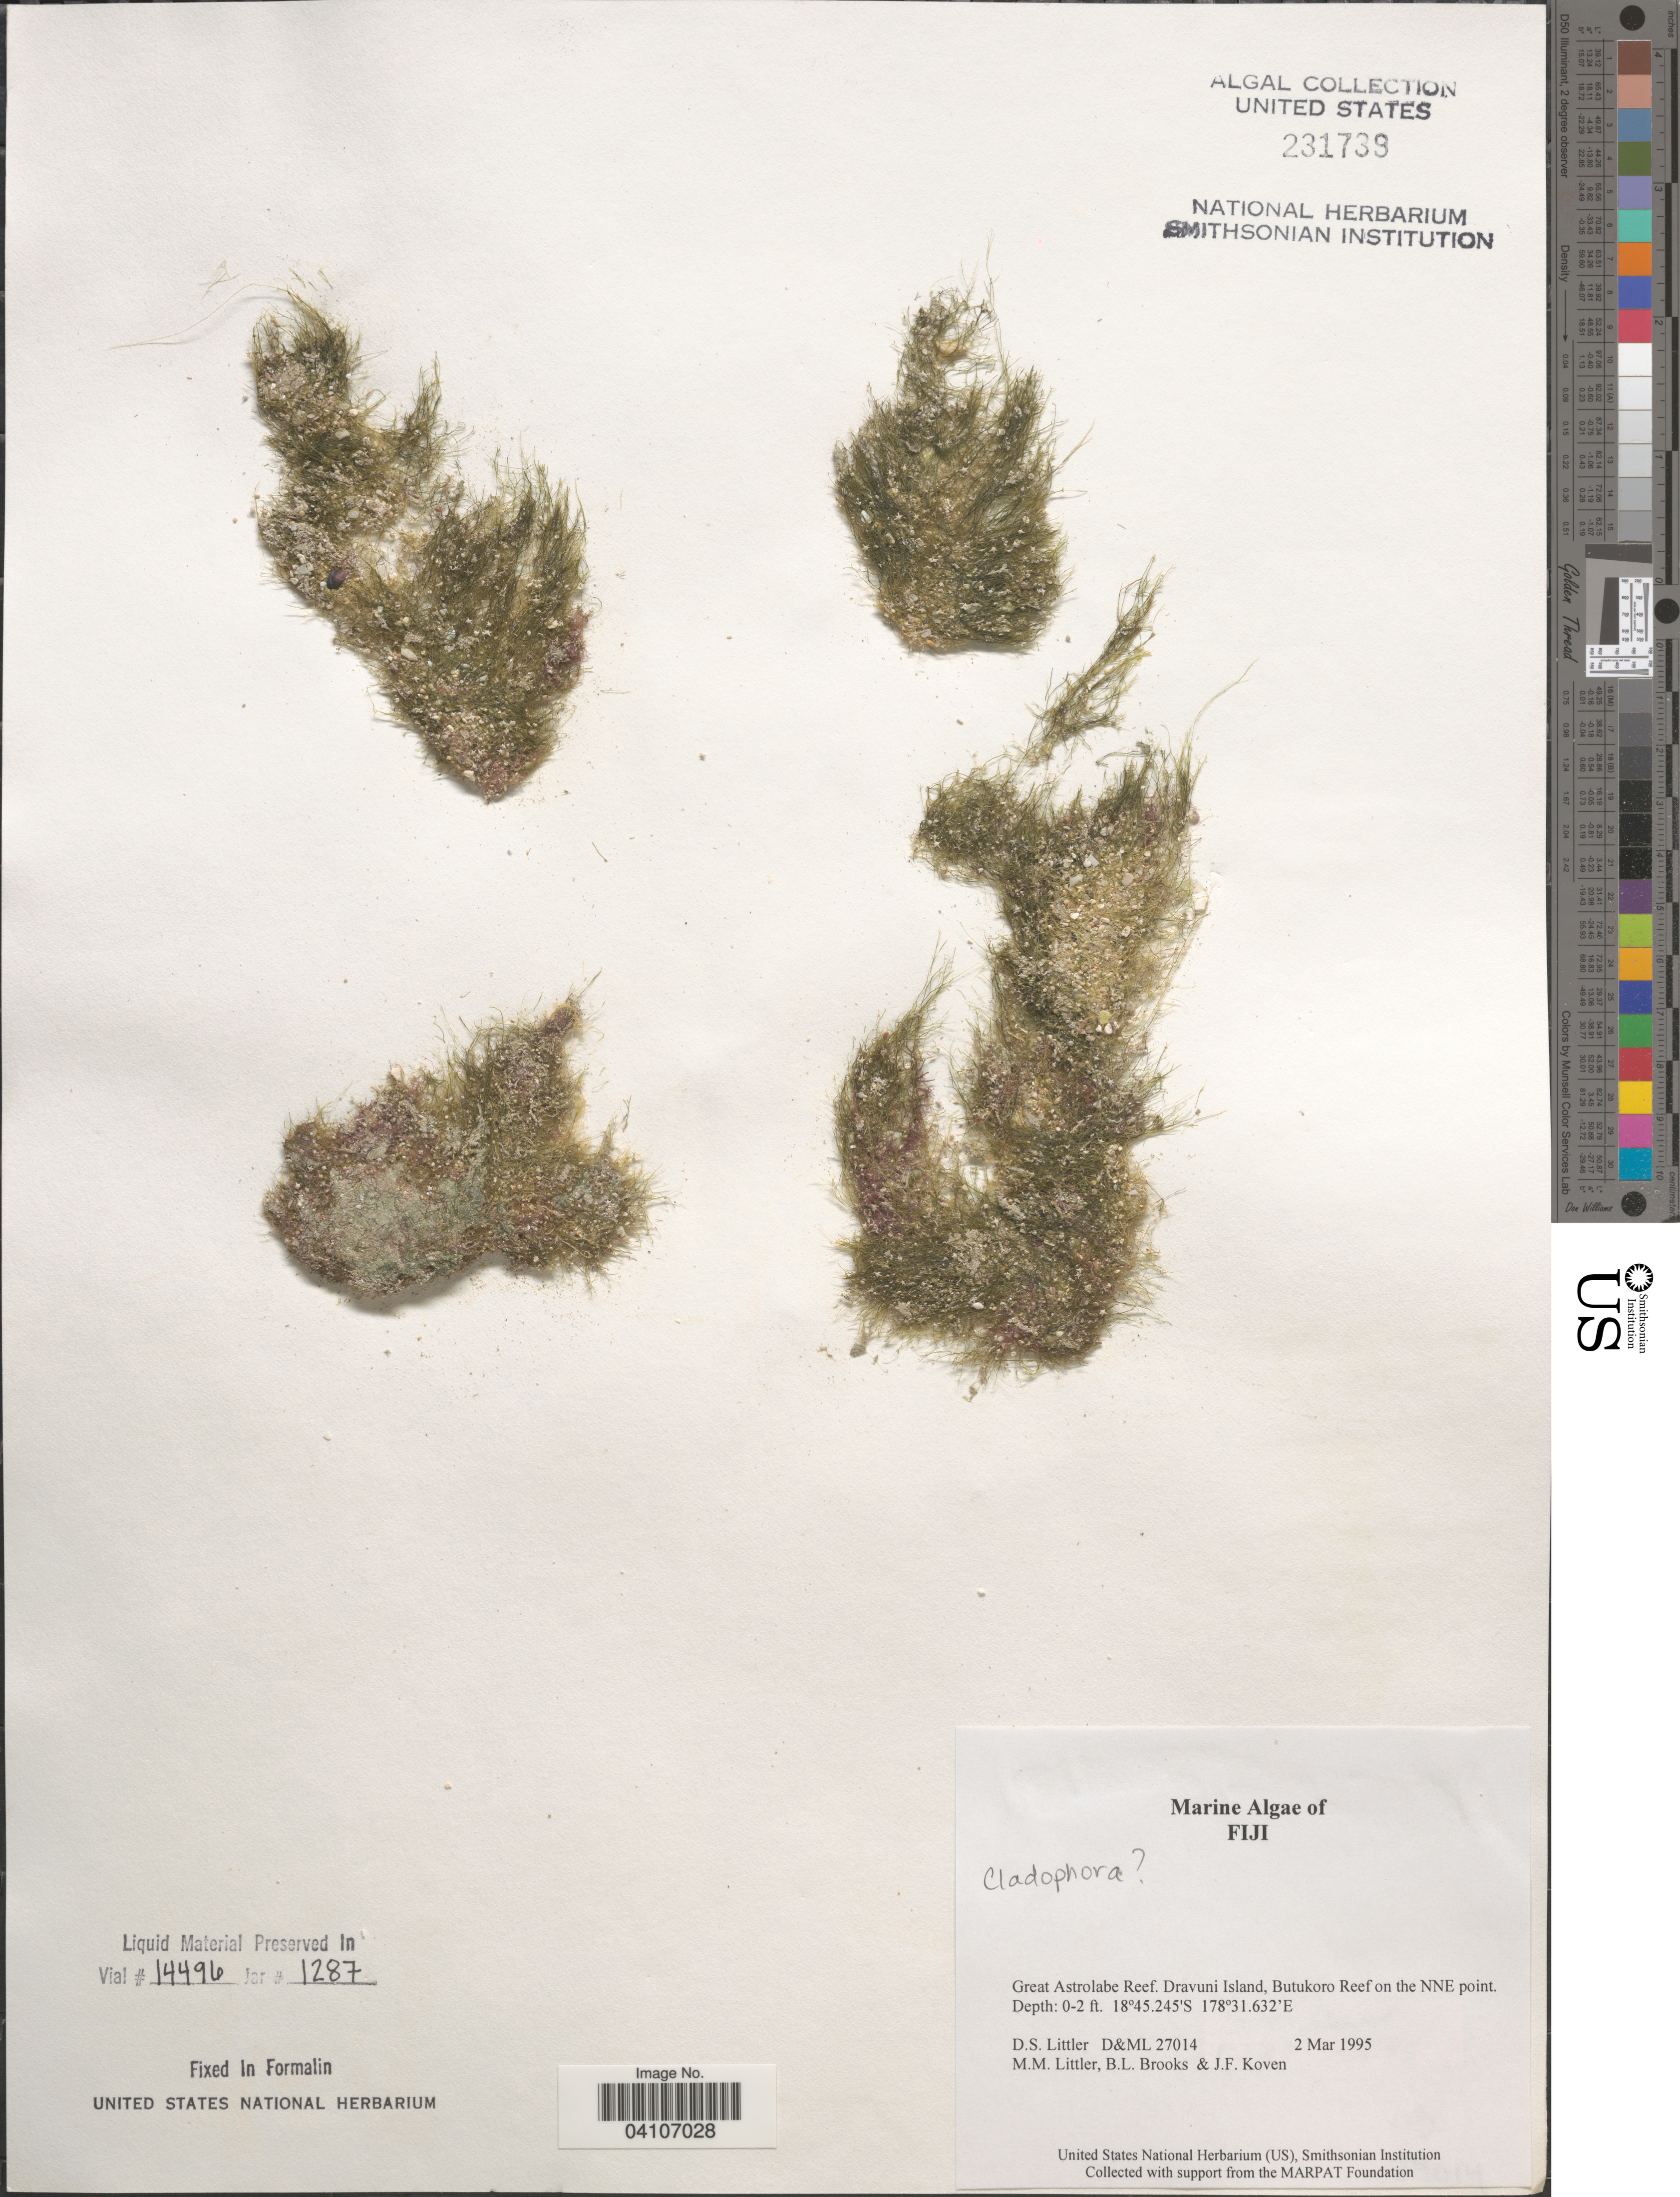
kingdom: Plantae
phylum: Chlorophyta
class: Ulvophyceae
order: Cladophorales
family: Cladophoraceae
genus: Cladophora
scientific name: Cladophora sp.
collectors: D. S. Littler, B. Brooks & J. Koven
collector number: D&ML27014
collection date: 1995-03-02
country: Fiji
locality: Great Astrolabe Reef. Dravuni Island, Butukoro Reef on the NNE point.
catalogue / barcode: US 231739